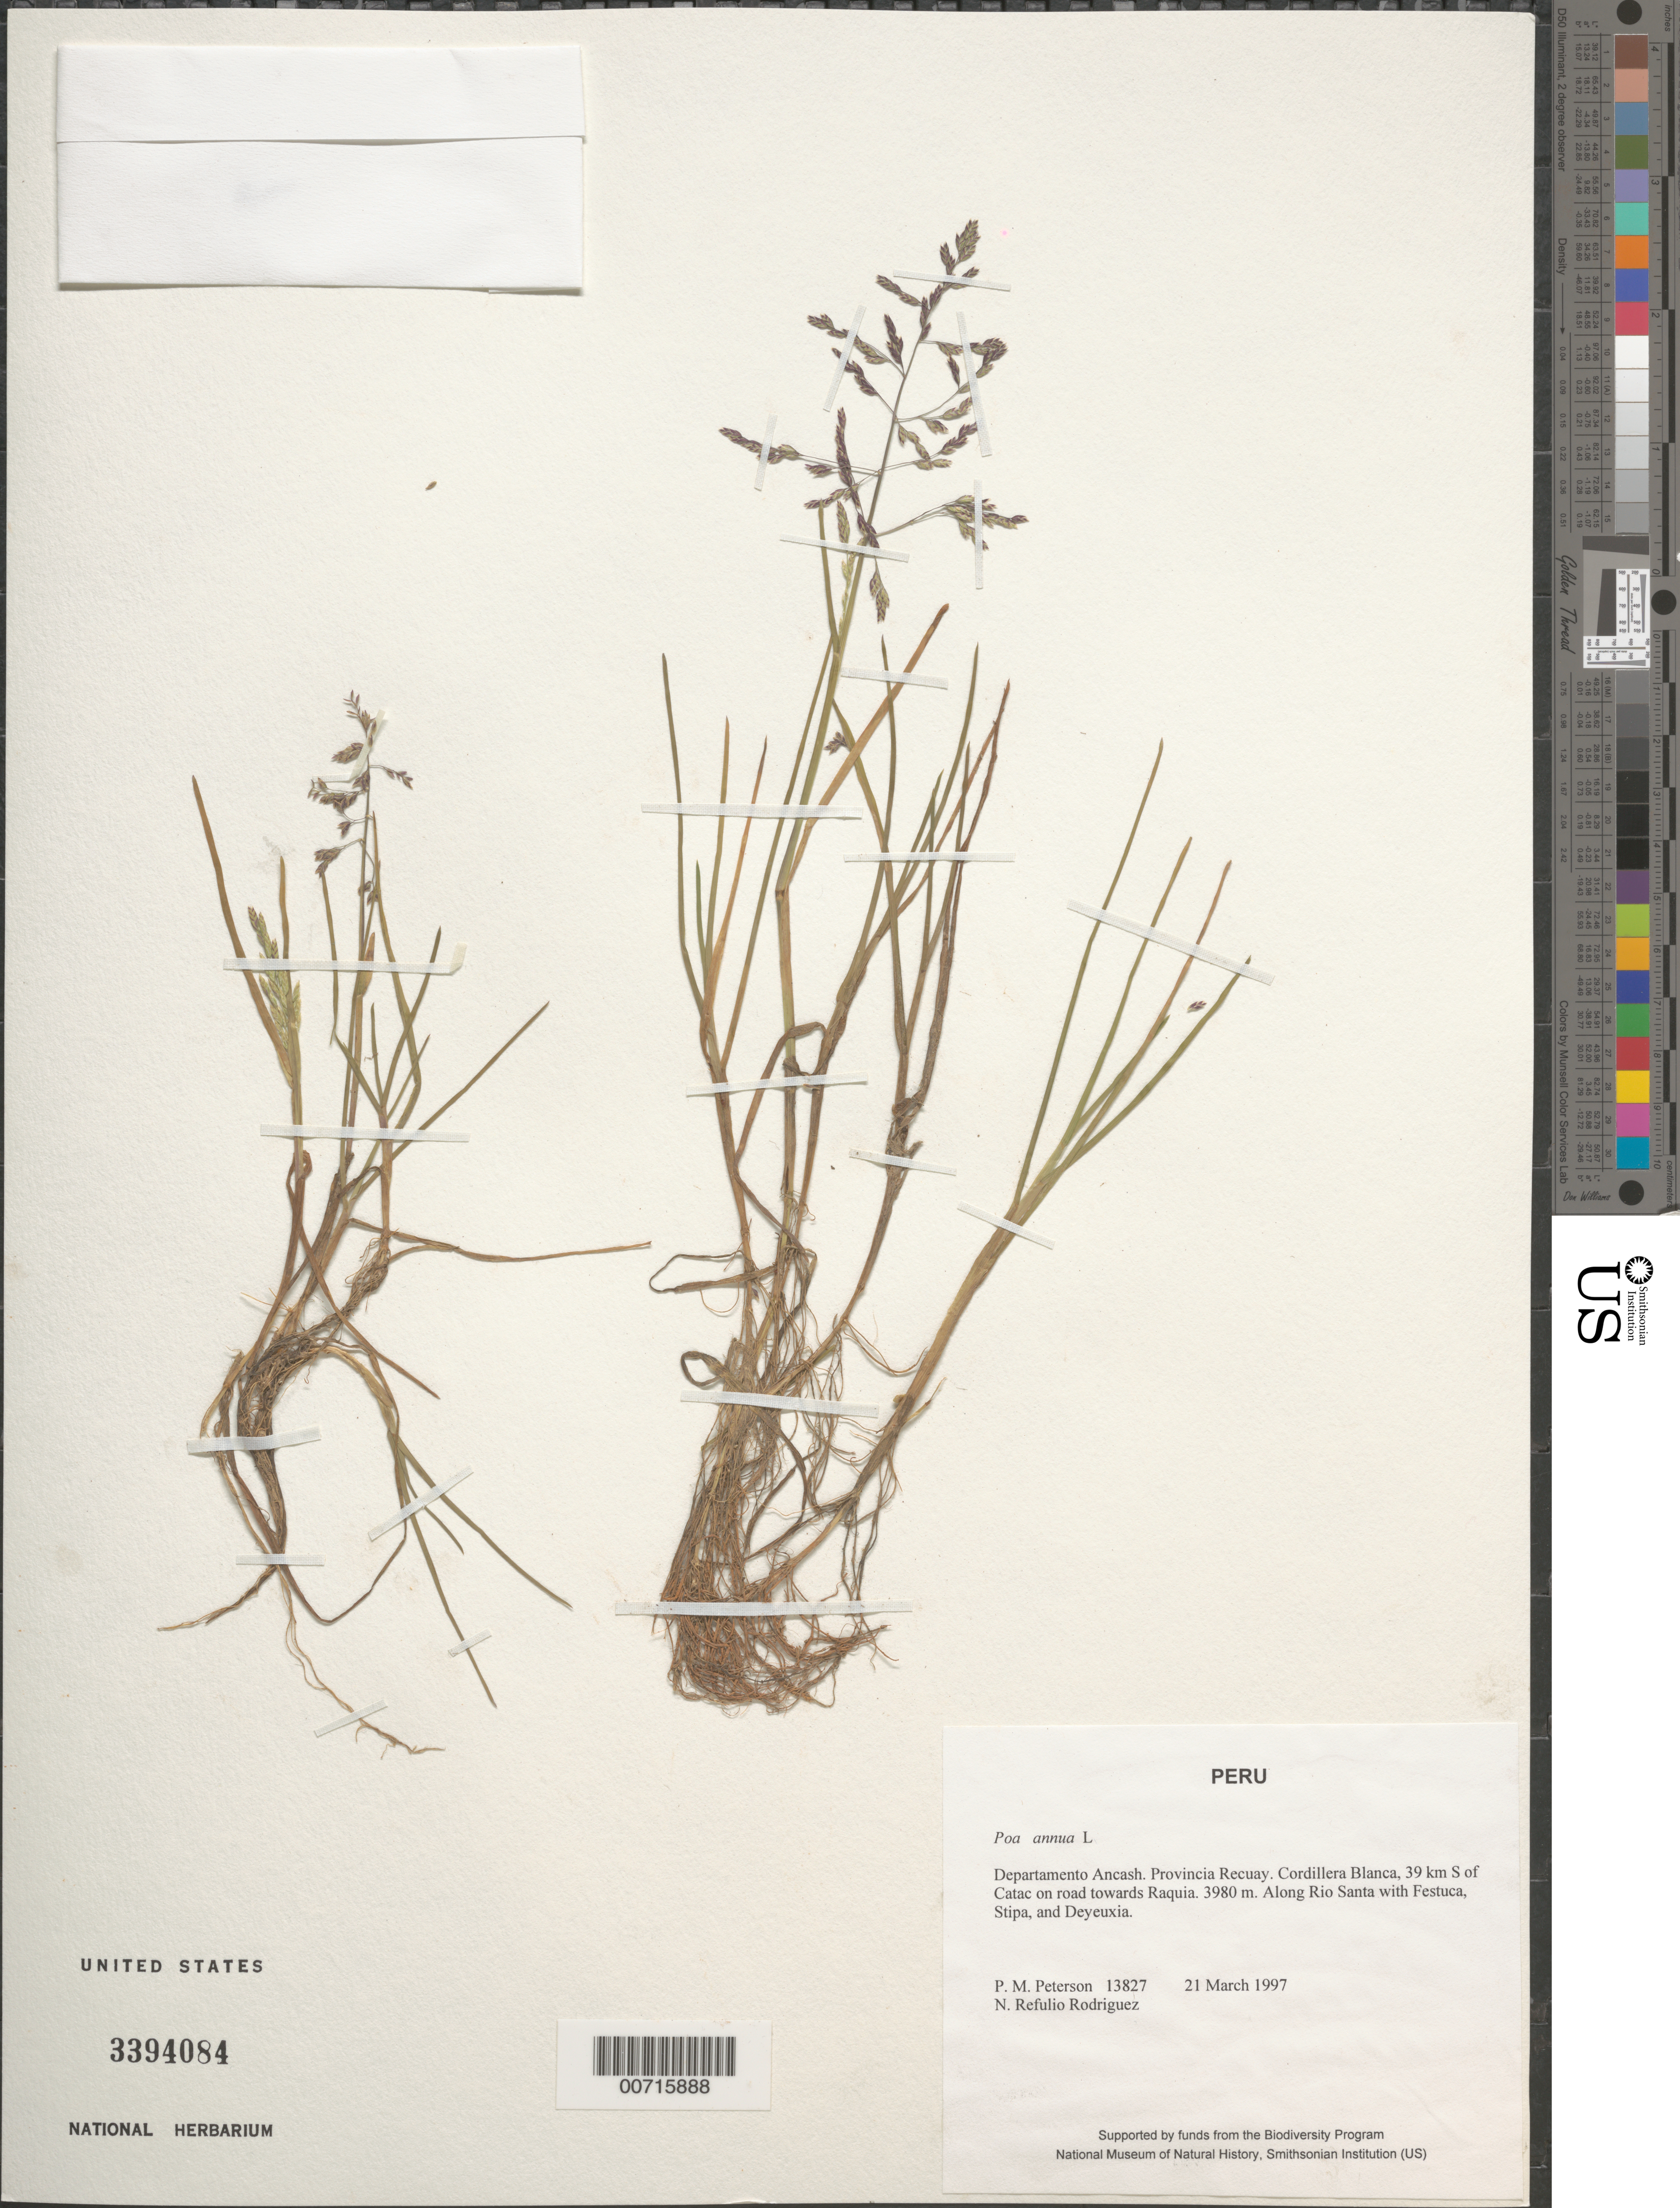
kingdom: Plantae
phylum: Tracheophyta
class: Liliopsida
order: Poales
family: Poaceae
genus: Poa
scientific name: Poa annua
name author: L.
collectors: P. M. Peterson & N. Refulio-Rodríguez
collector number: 13827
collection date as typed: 21 Mar 1997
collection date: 1997-03-21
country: Peru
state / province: Ancash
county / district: Recuay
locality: Cordillera Blanca, 39 km S of Catac on road towards Raquia.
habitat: Along Rio Santa with Festuca, Stipa, and Deyeuxia.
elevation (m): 3980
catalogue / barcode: US 3394084